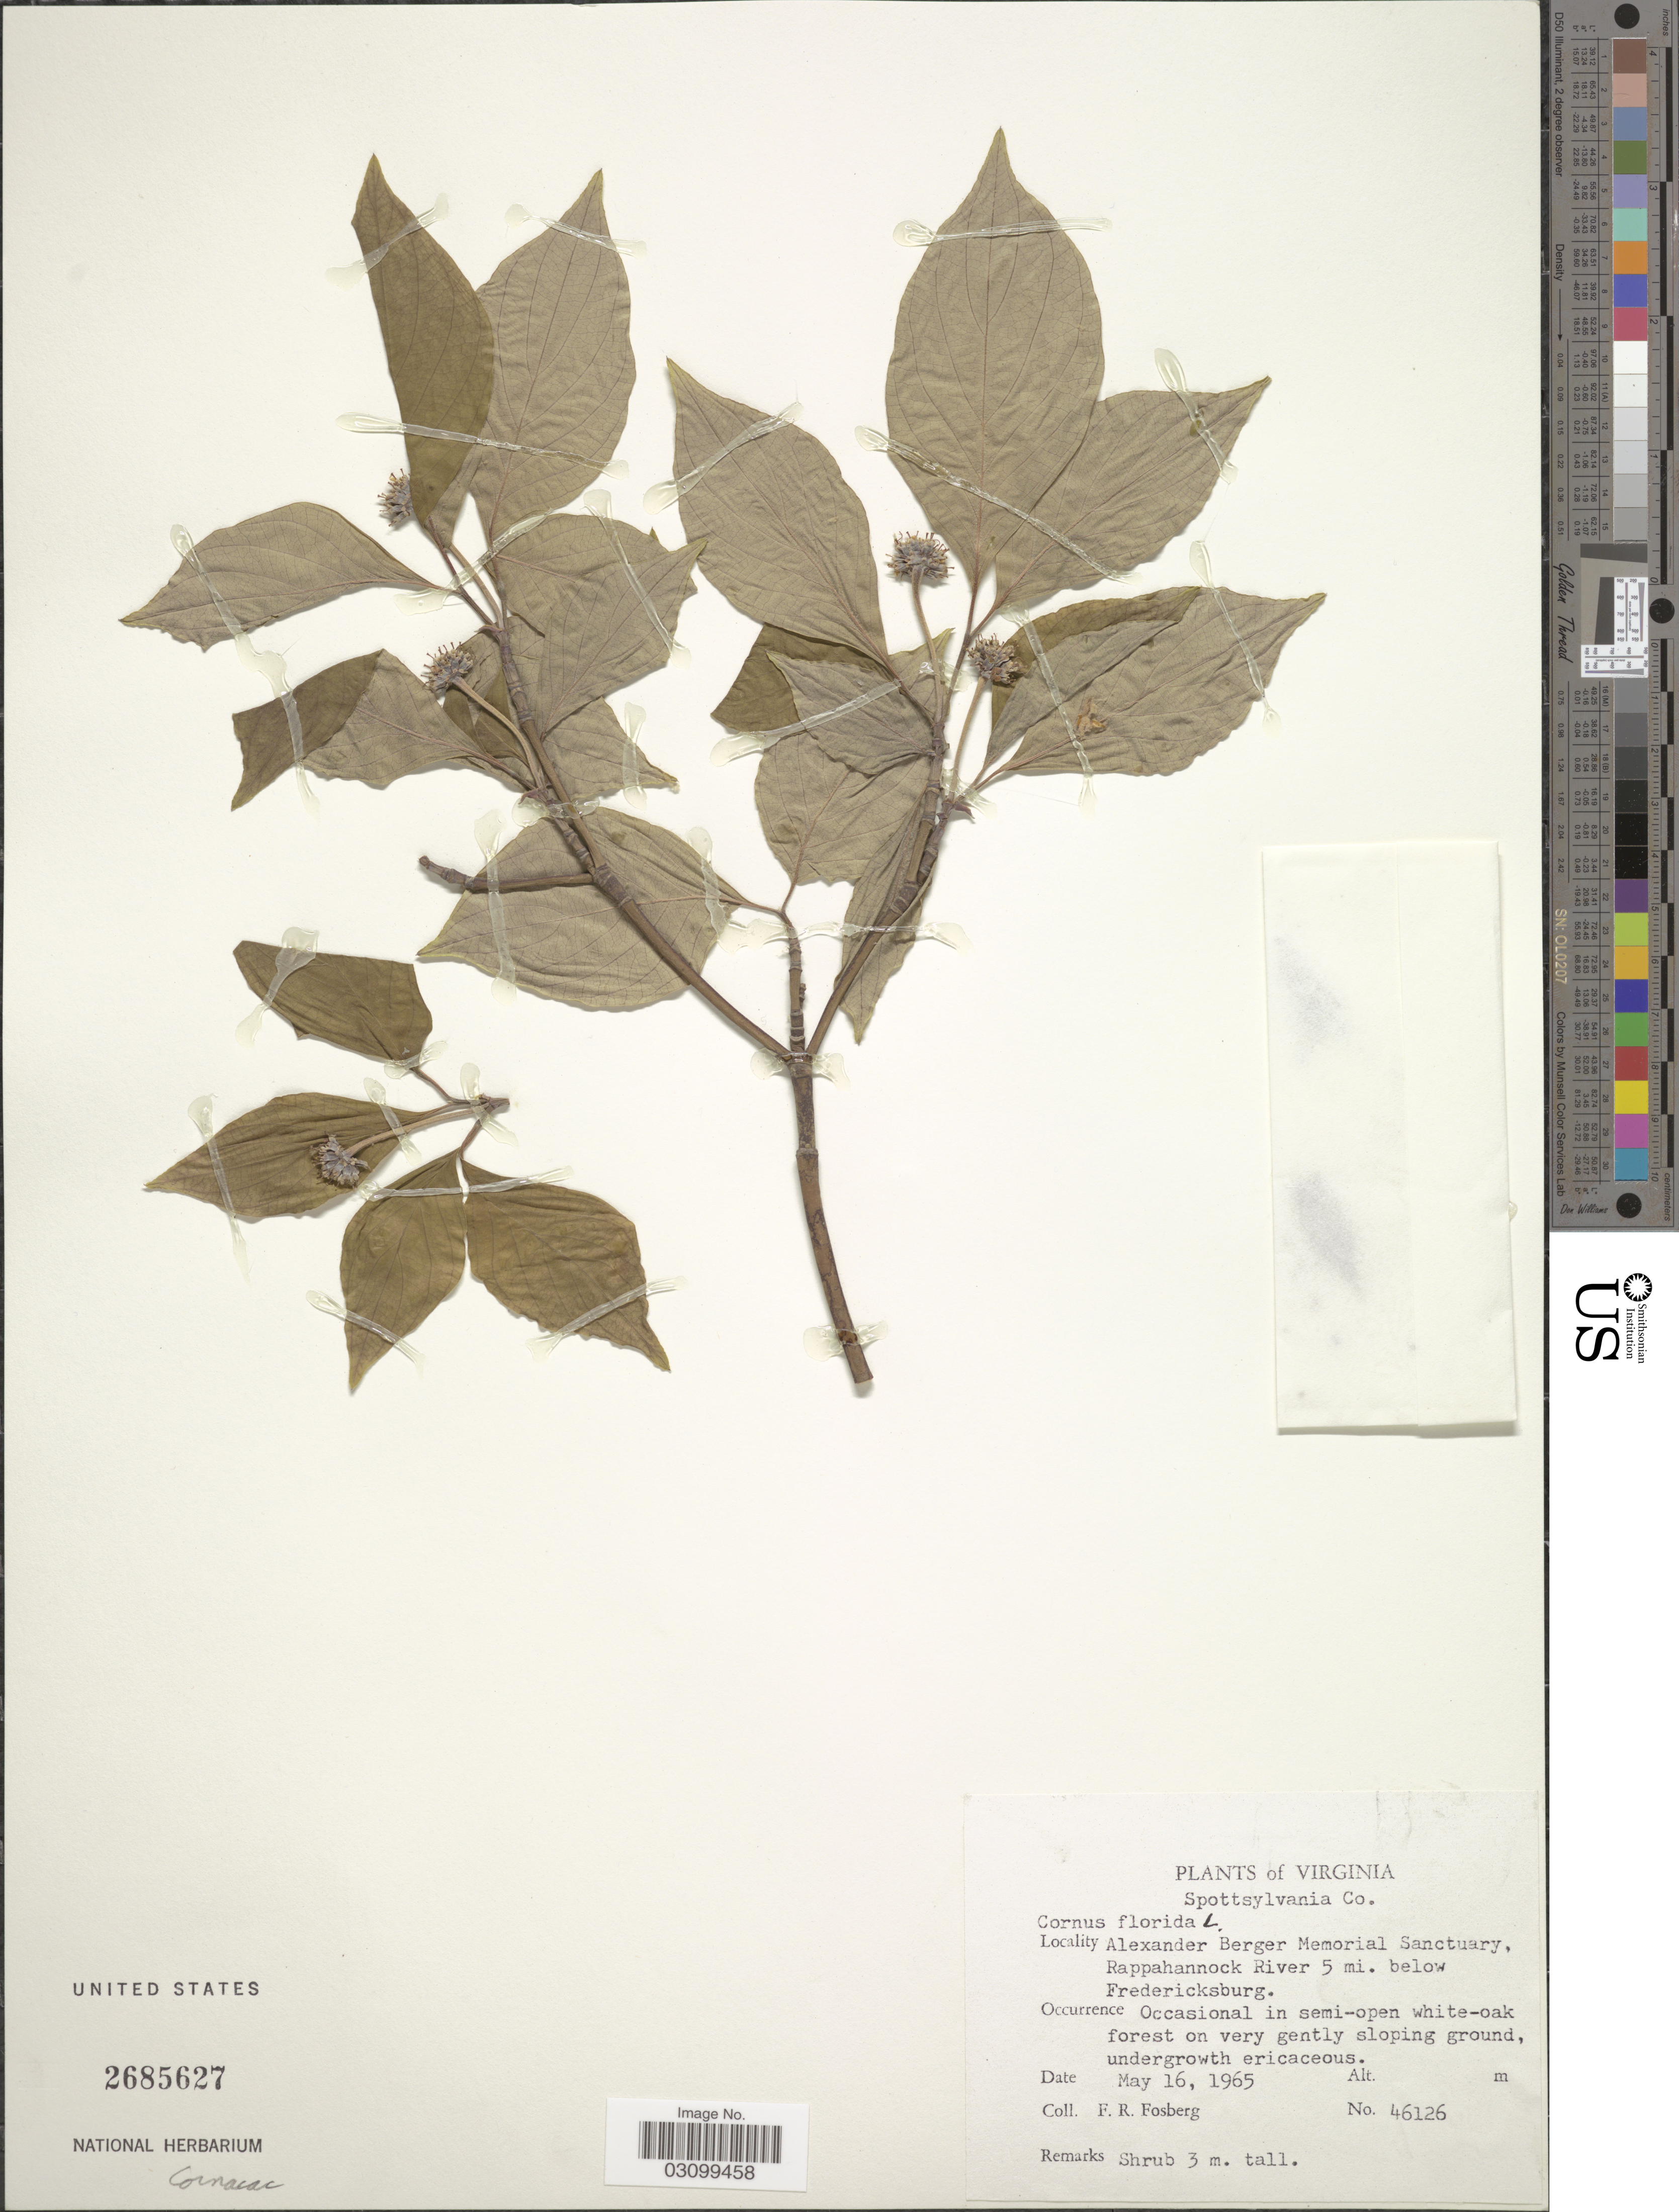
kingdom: Plantae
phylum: Tracheophyta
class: Magnoliopsida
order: Cornales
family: Cornaceae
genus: Cornus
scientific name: Cornus florida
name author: L.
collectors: F. R. Fosberg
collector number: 46126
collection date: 1965-05-16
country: United States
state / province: Virginia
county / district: Spotsylvania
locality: Spottsylvania Co. Alexander Berger Memorial Sanctuary, Rappahannock River 5 mi. below Fredericksburg.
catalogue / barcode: US 2685627